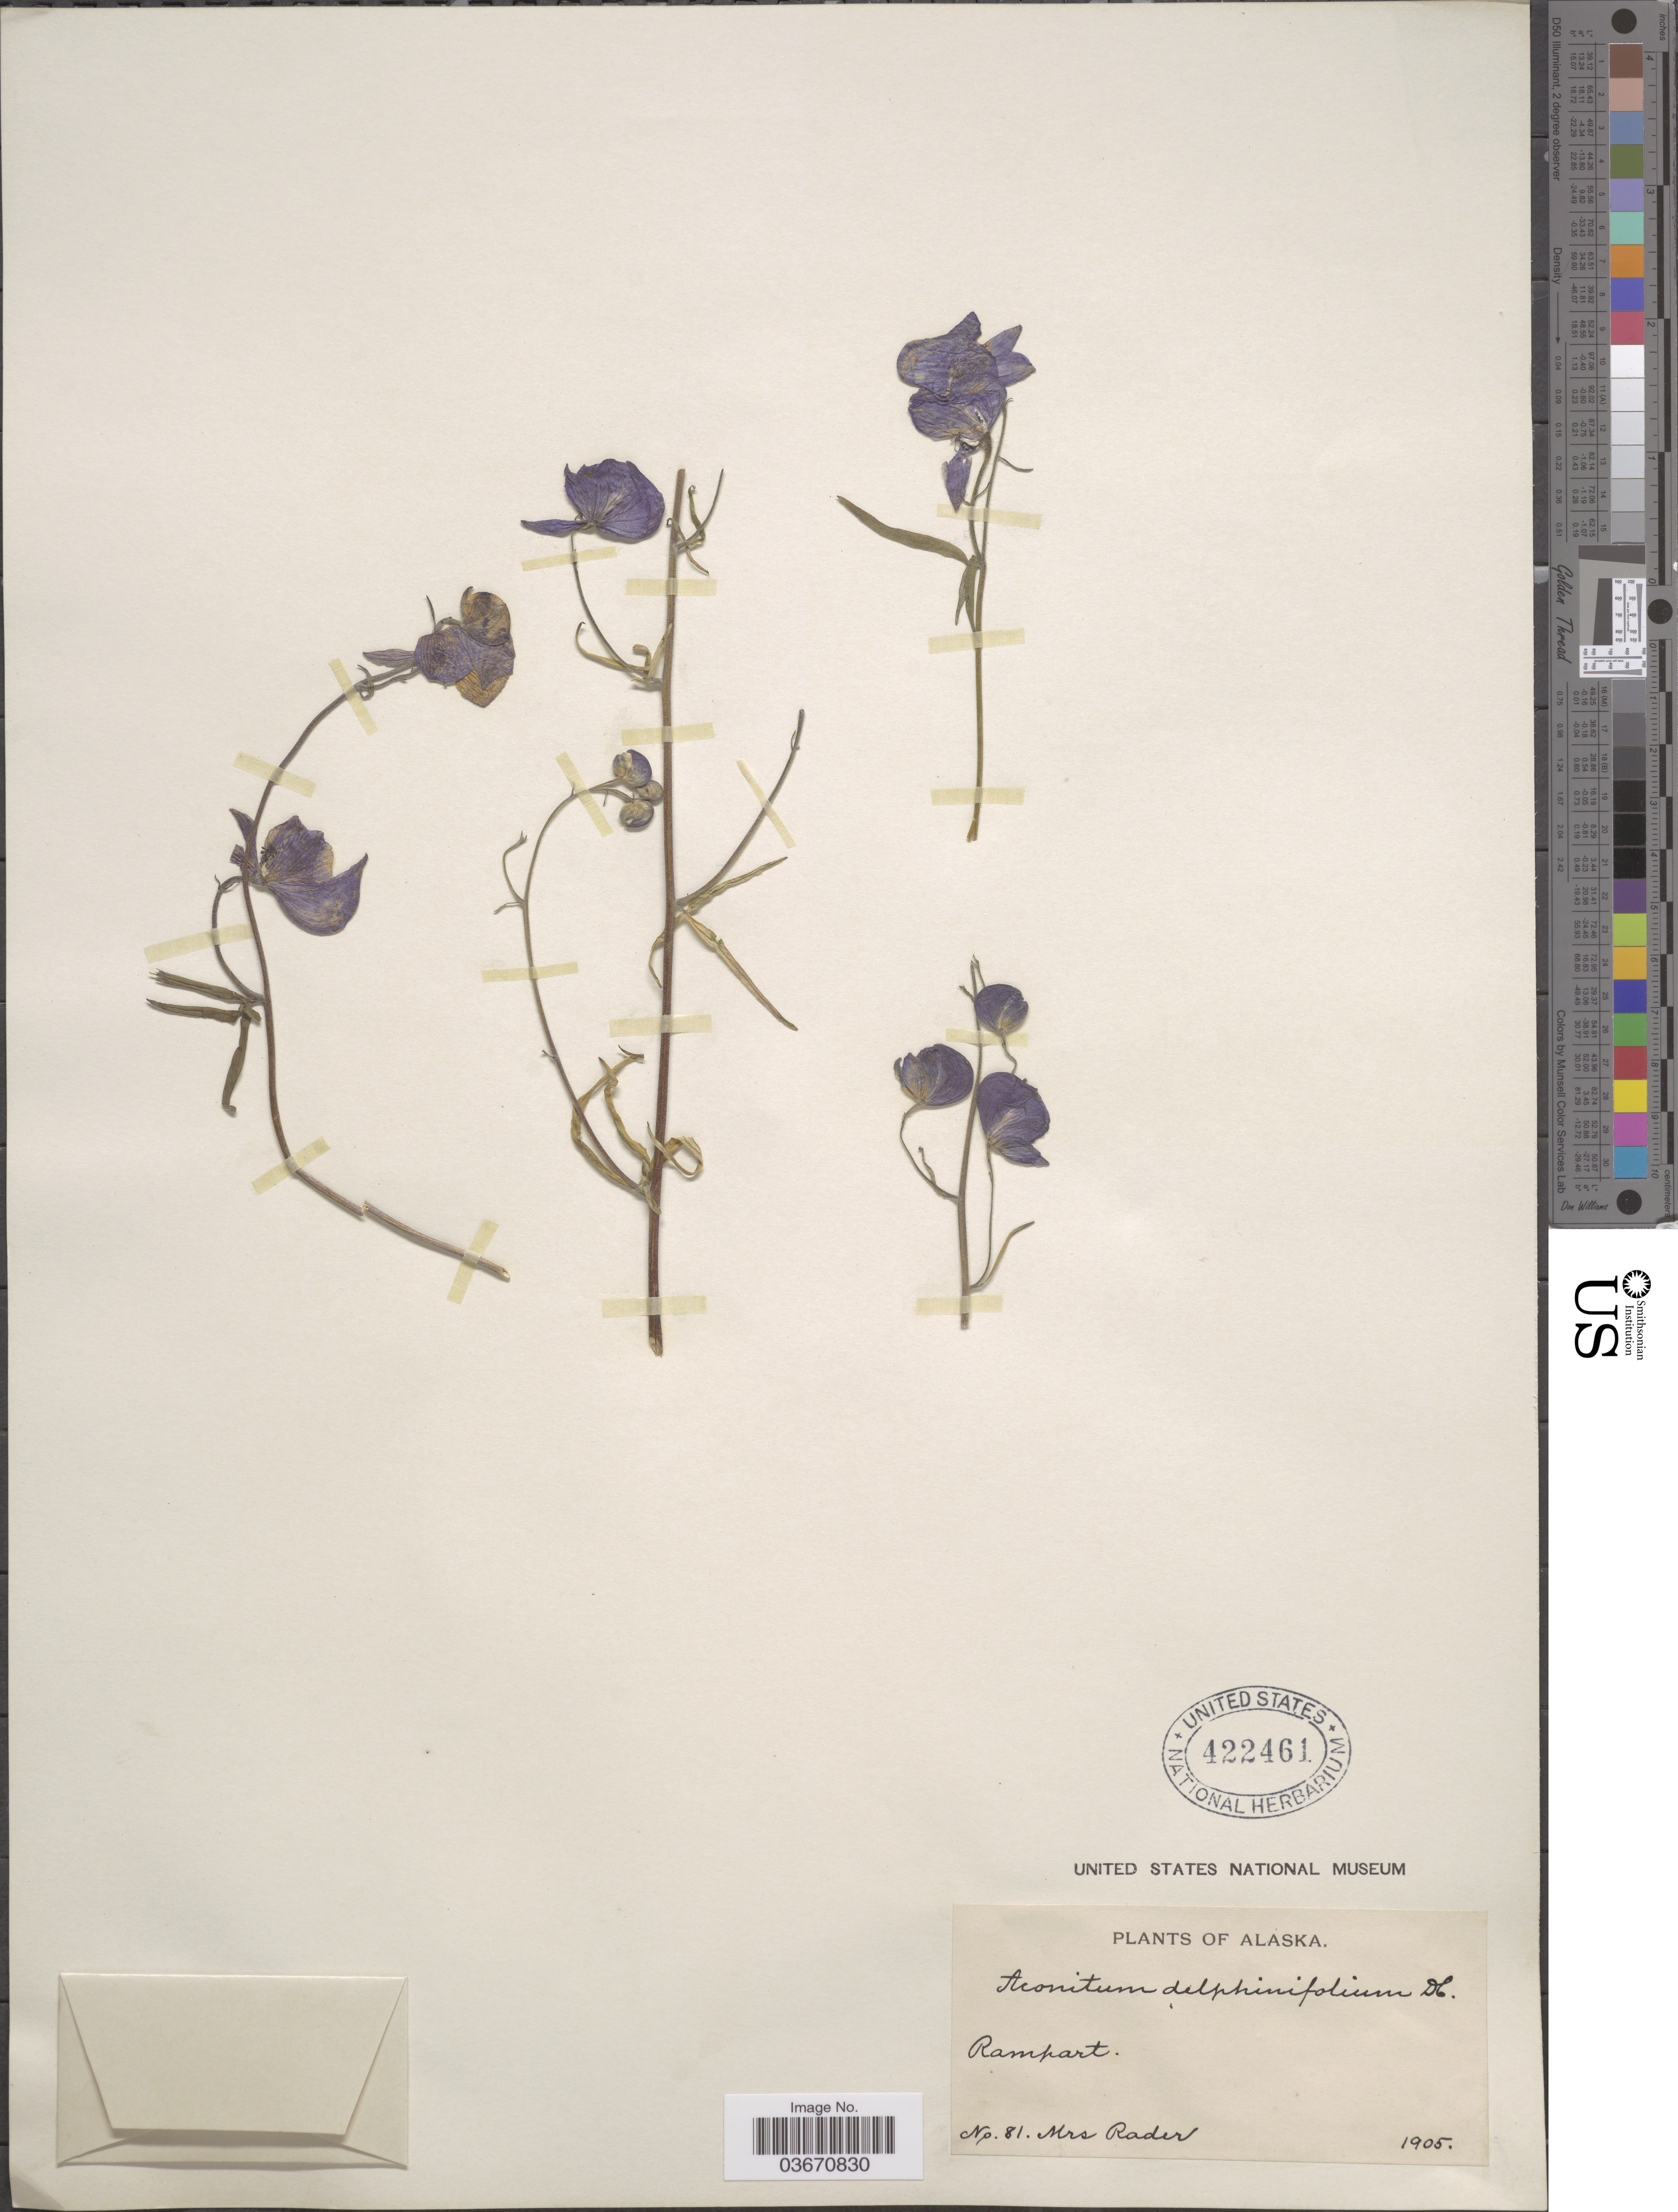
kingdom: Plantae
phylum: Tracheophyta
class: Magnoliopsida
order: Ranunculales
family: Ranunculaceae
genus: Aconitum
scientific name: Aconitum delphinifolium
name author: DC.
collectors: Mrs. Rader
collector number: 81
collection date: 1905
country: United States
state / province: Alaska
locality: Rampart.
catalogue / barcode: US 422461